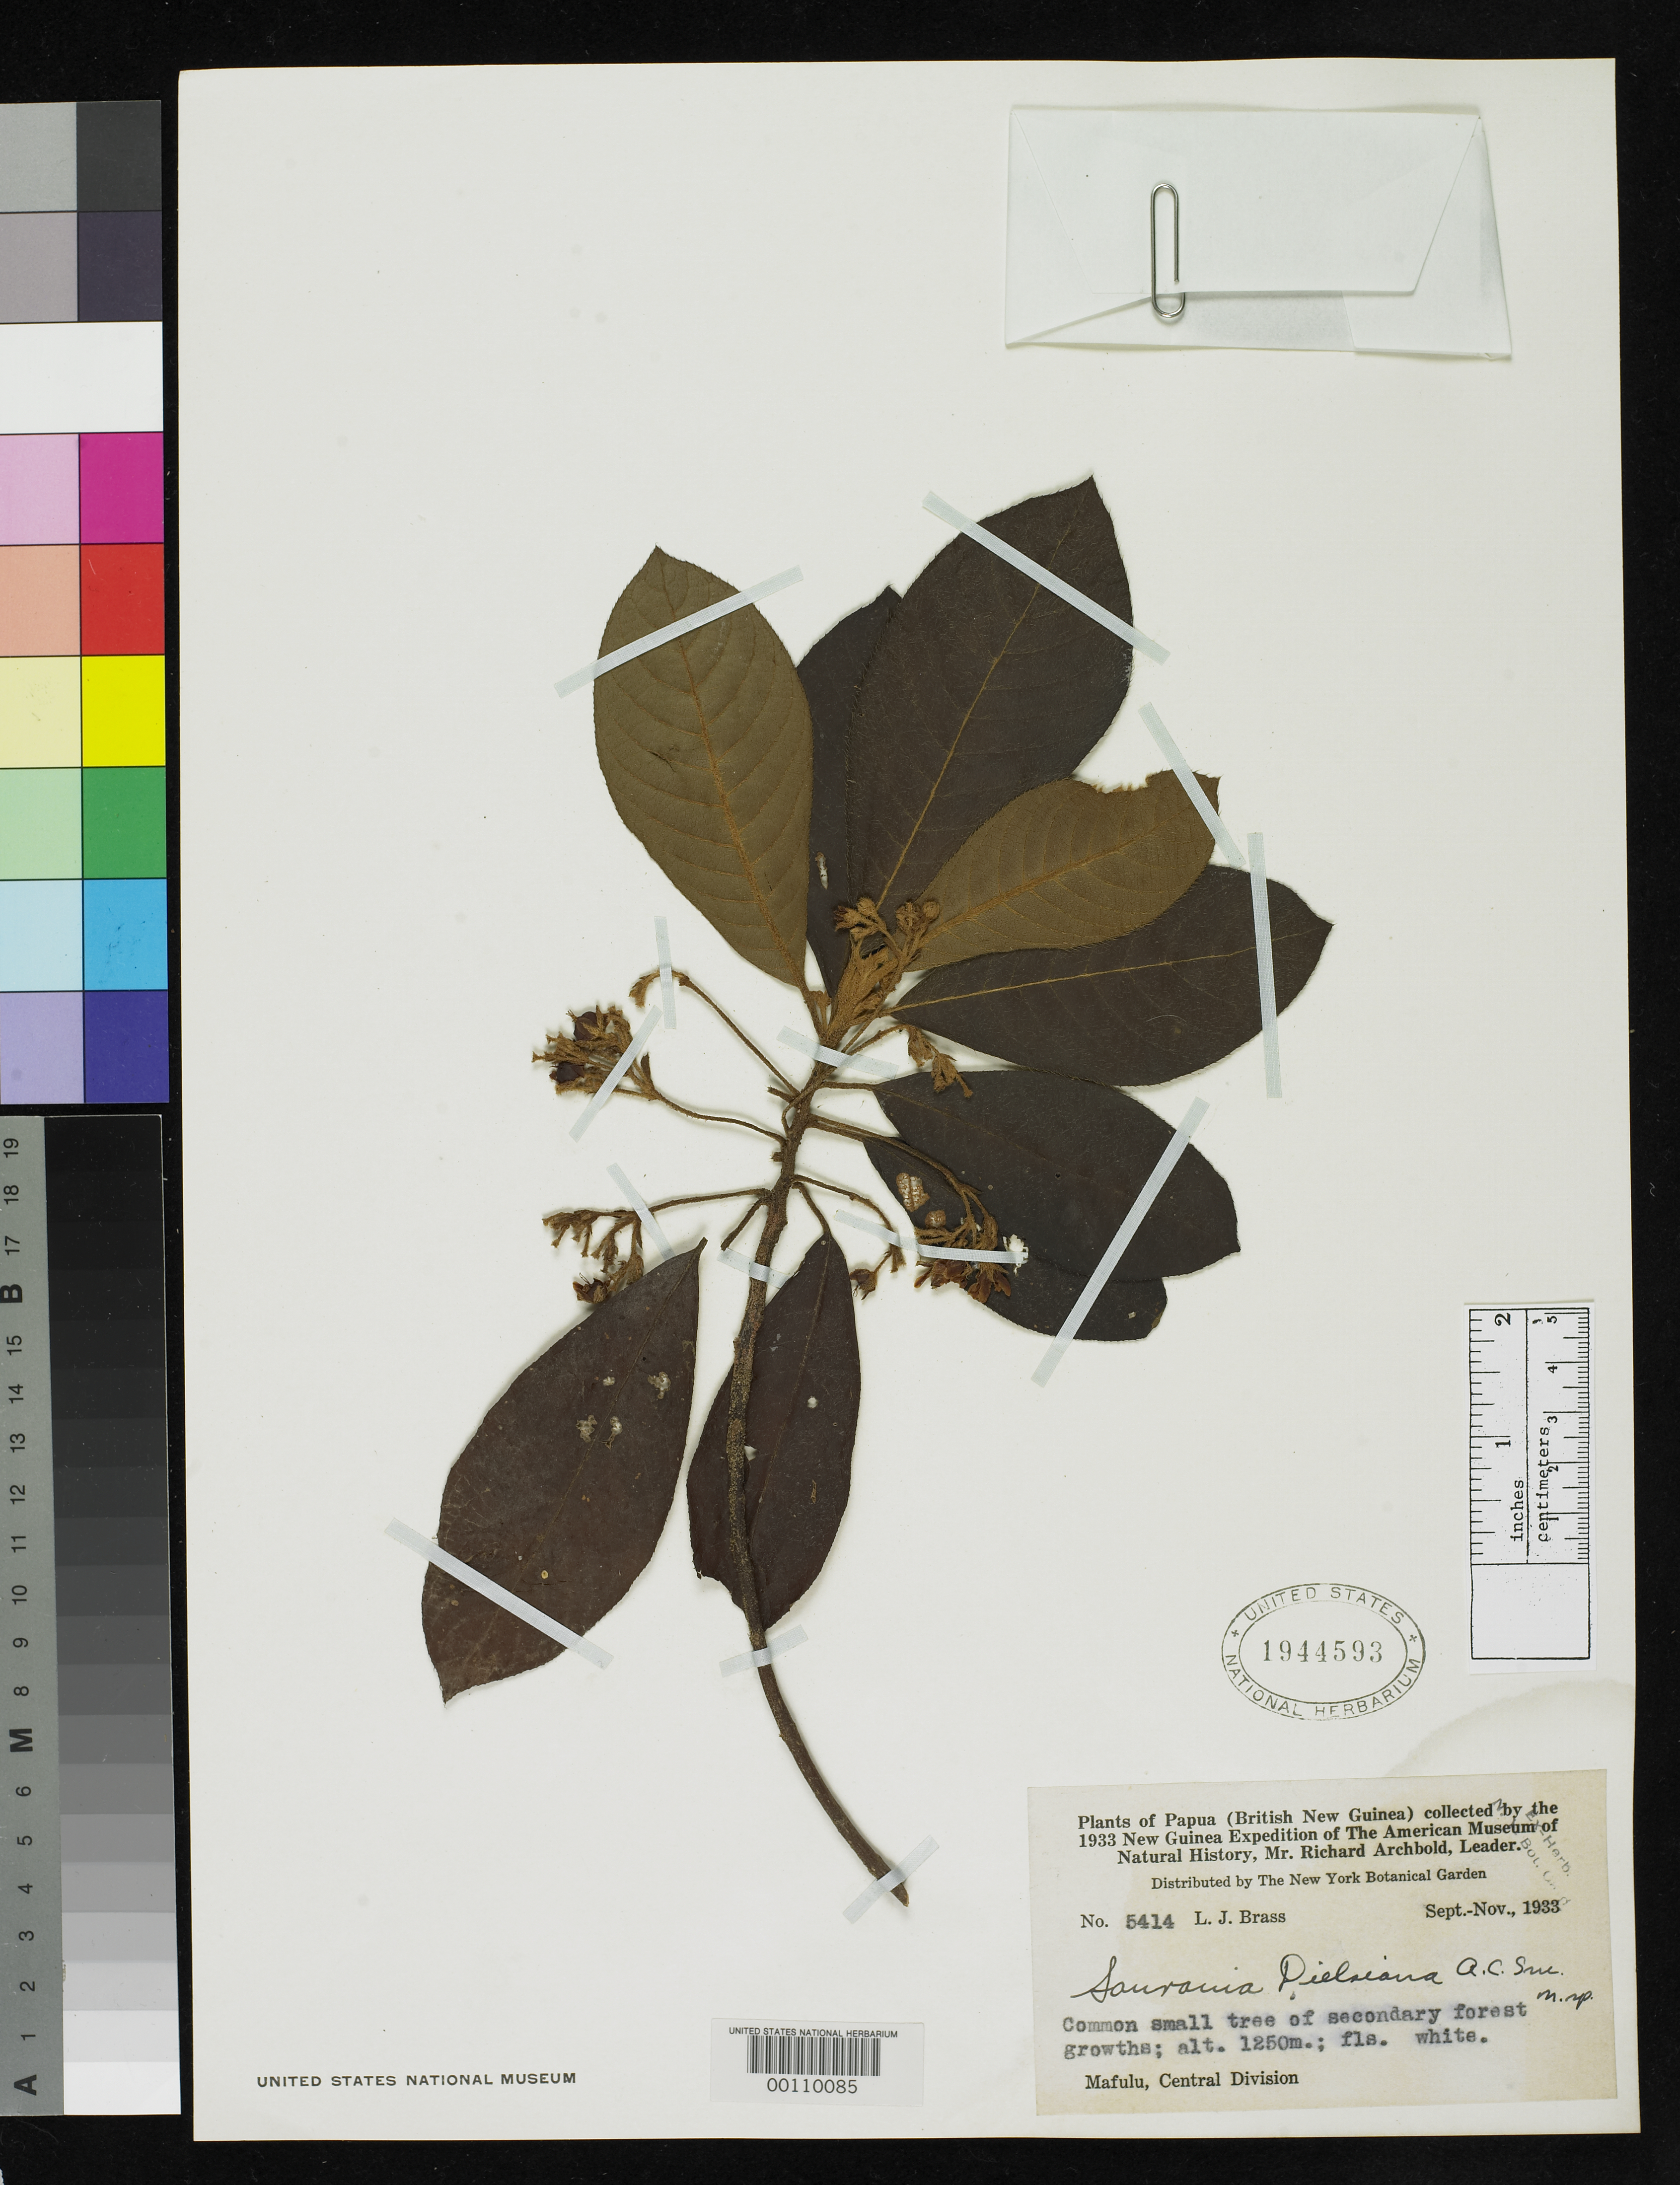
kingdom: Plantae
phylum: Tracheophyta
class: Magnoliopsida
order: Ericales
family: Actinidiaceae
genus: Saurauia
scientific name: Saurauia dielsiana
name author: A.C. Sm.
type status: Isotype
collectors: L. J. Brass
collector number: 5414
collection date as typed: Sep 1933 to -- Nov 1933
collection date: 1933-09/1933-11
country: Papua New Guinea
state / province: Central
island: New Guinea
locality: Mafulu.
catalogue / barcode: US 1944593